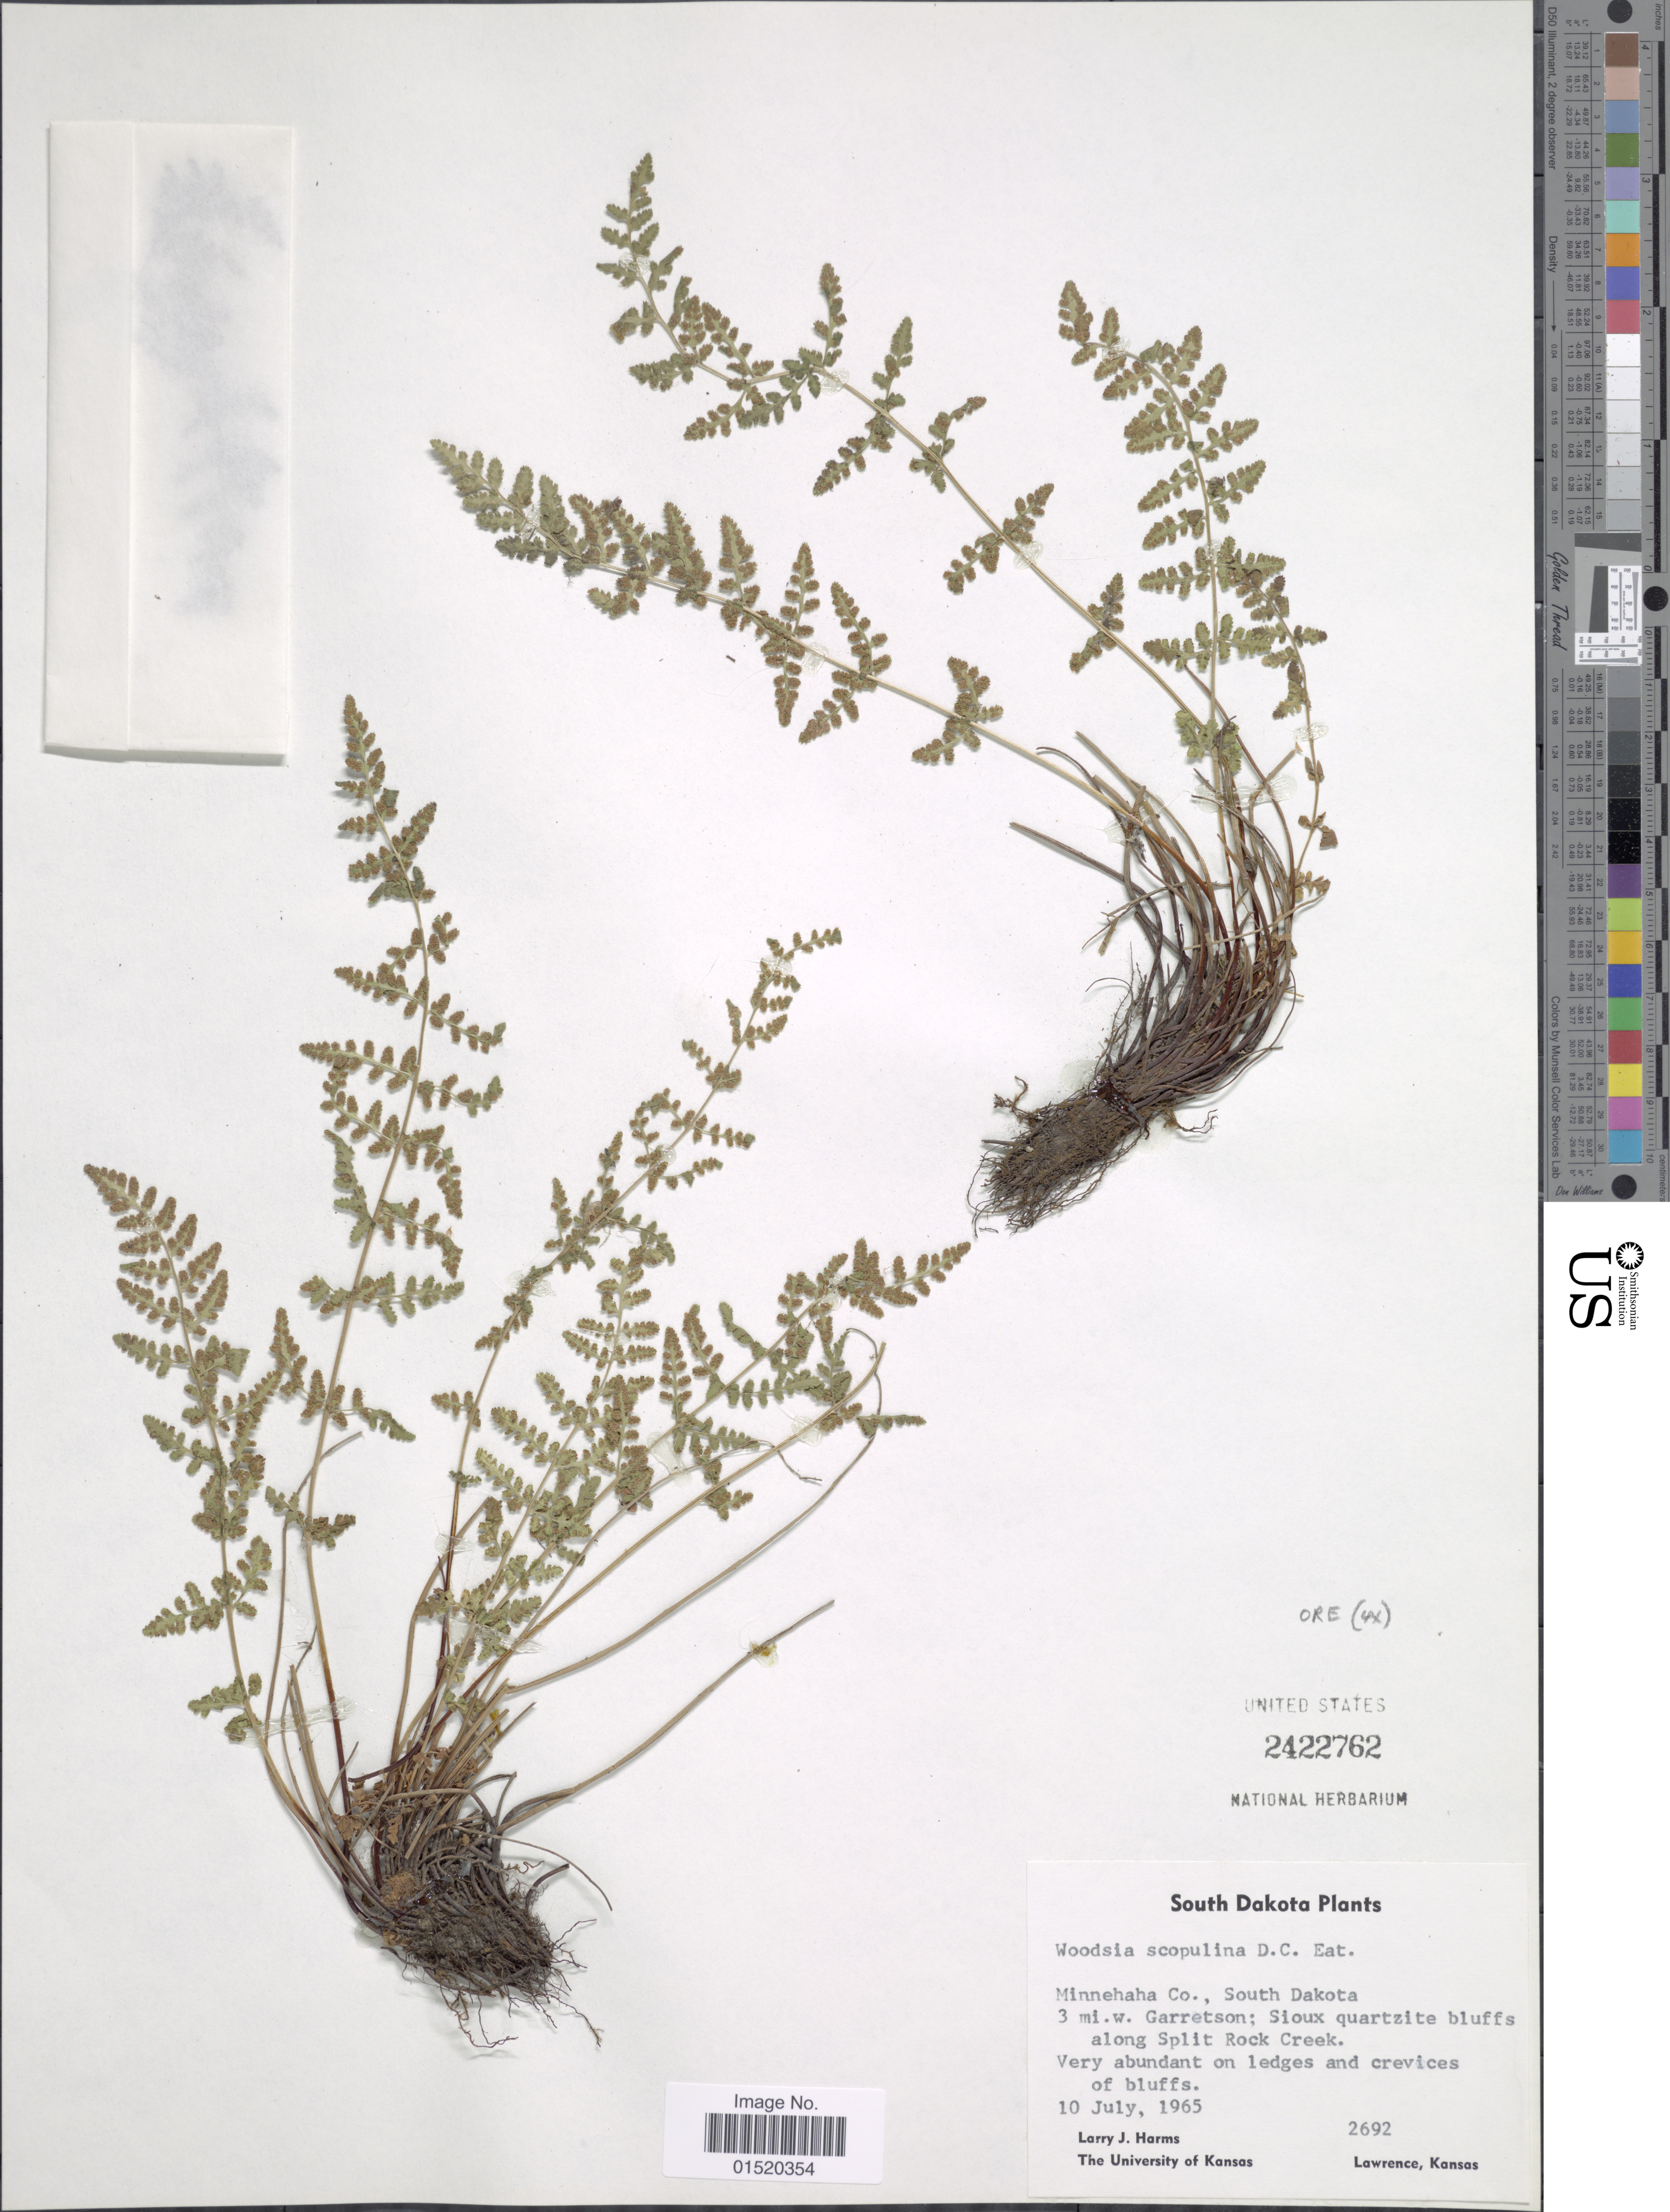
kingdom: Plantae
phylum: Tracheophyta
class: Polypodiopsida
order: Polypodiales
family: Woodsiaceae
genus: Woodsia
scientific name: Woodsia oregana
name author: D.C. Eaton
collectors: L. Harms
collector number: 2692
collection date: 1965-07-10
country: United States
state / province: South Dakota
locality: Minnehaha Co., South Dakota 3 mi. w. Garretson; Sioux uartzite bluffs along Split Rock Creek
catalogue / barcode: US 2422762